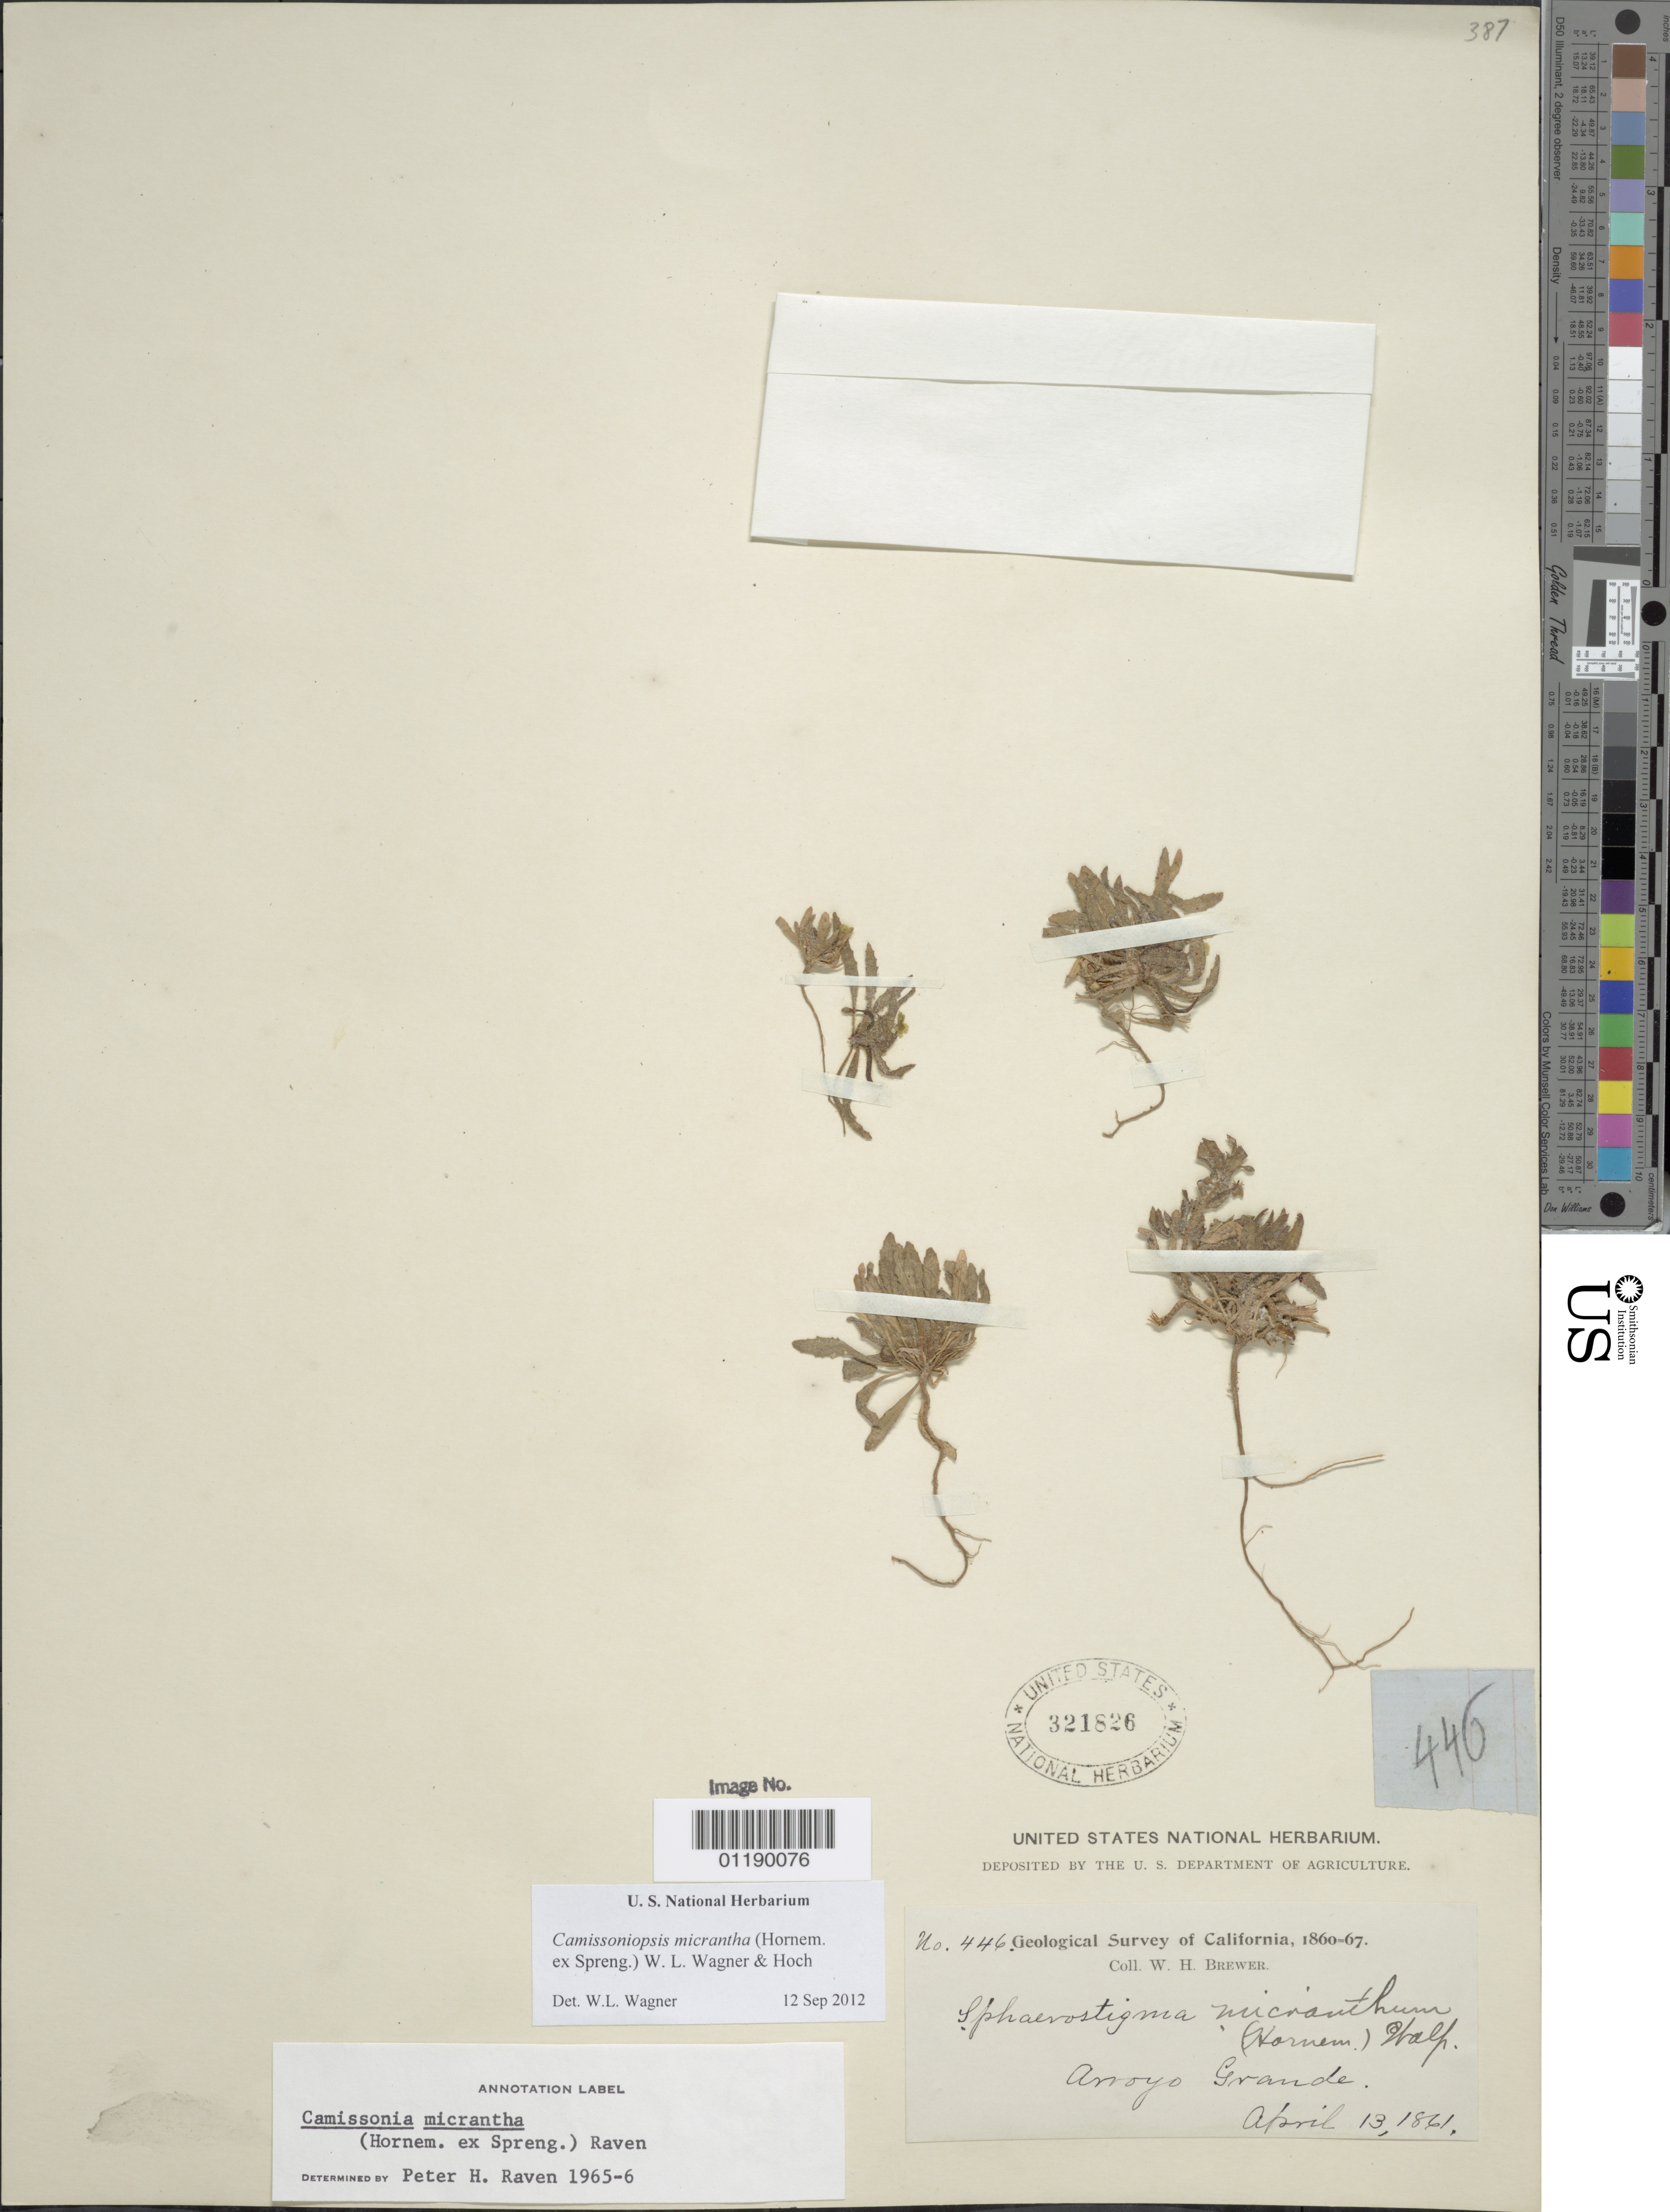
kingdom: Plantae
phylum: Tracheophyta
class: Magnoliopsida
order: Myrtales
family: Onagraceae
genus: Camissoniopsis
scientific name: Camissoniopsis micrantha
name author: (Hornem. ex Spreng.) W.L. Wagner & Hoch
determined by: Wagner, W. L., (BOT), Smithsonian Institution - National Museum of Natural History (UNITED STATES)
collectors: W. H. Brewer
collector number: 446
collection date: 1861-04-13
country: United States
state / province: California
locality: Arroyo Grande.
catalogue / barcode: US 321826